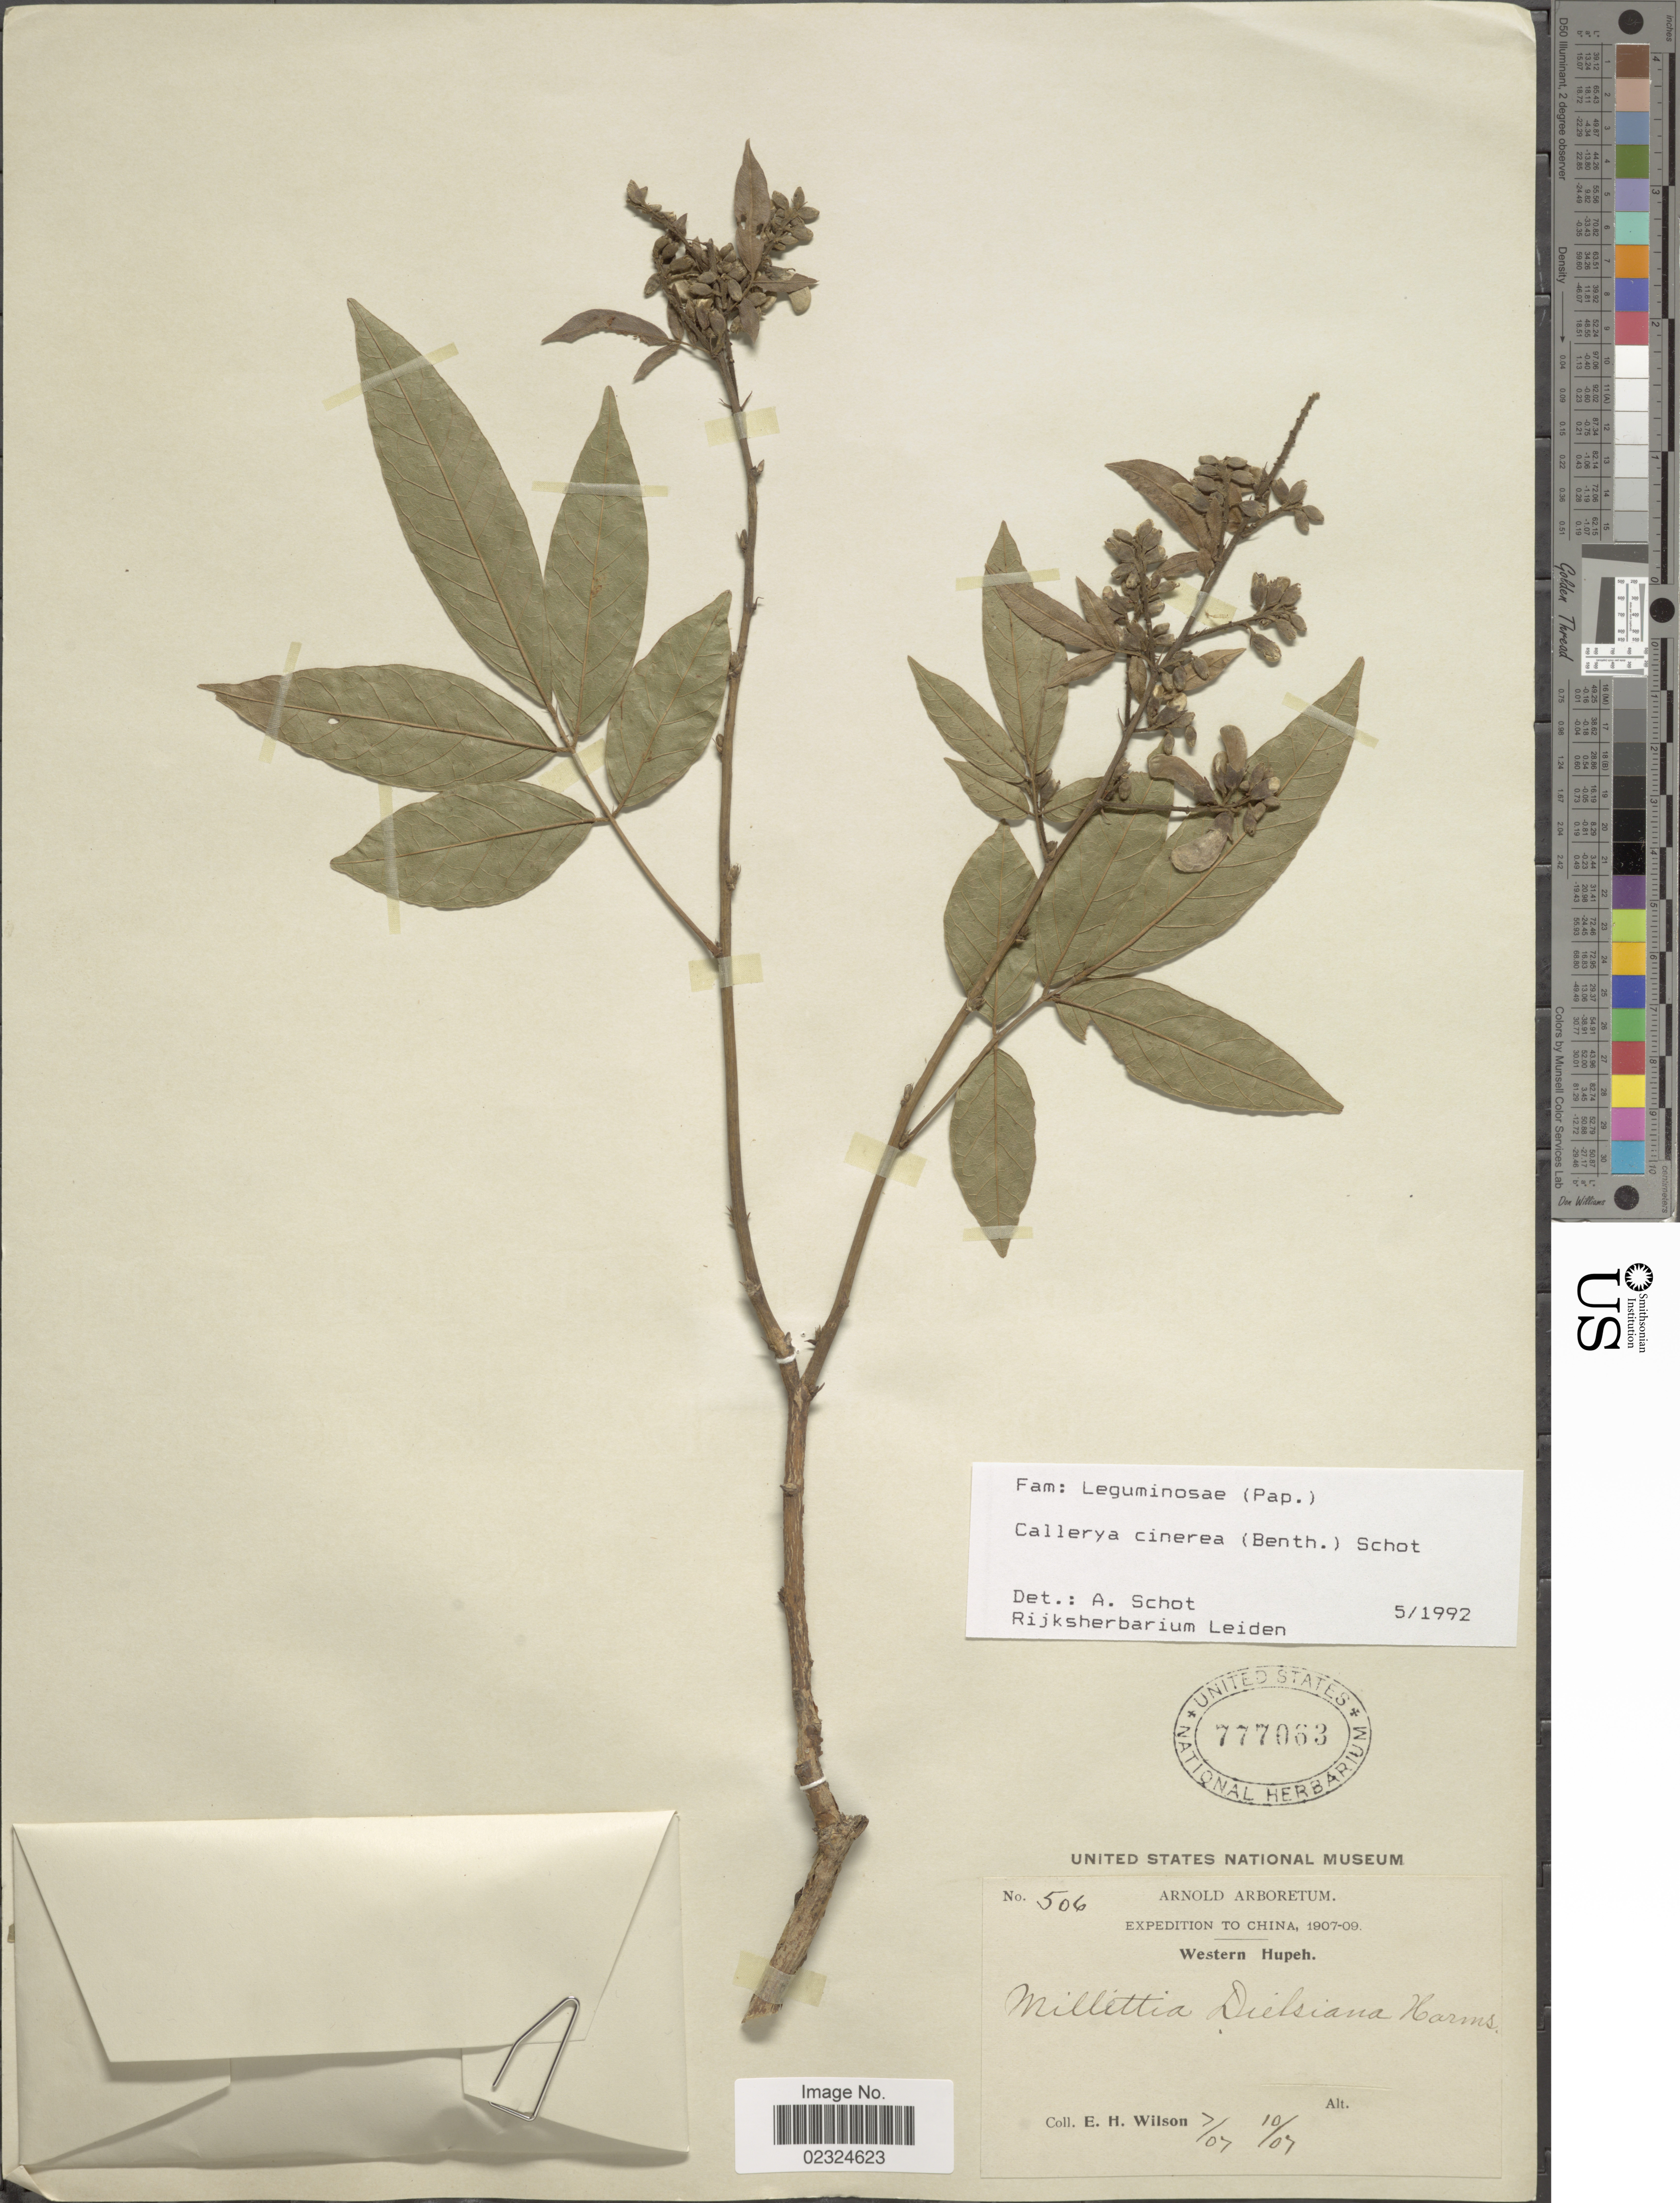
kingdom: Plantae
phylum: Tracheophyta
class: Magnoliopsida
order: Fabales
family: Fabaceae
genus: Callerya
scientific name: Callerya cinerea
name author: (Benth.) Schot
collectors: E. Wilson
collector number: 506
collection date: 1907-07/1907-10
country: China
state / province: Hubei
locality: Western Hupeh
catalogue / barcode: US 777063